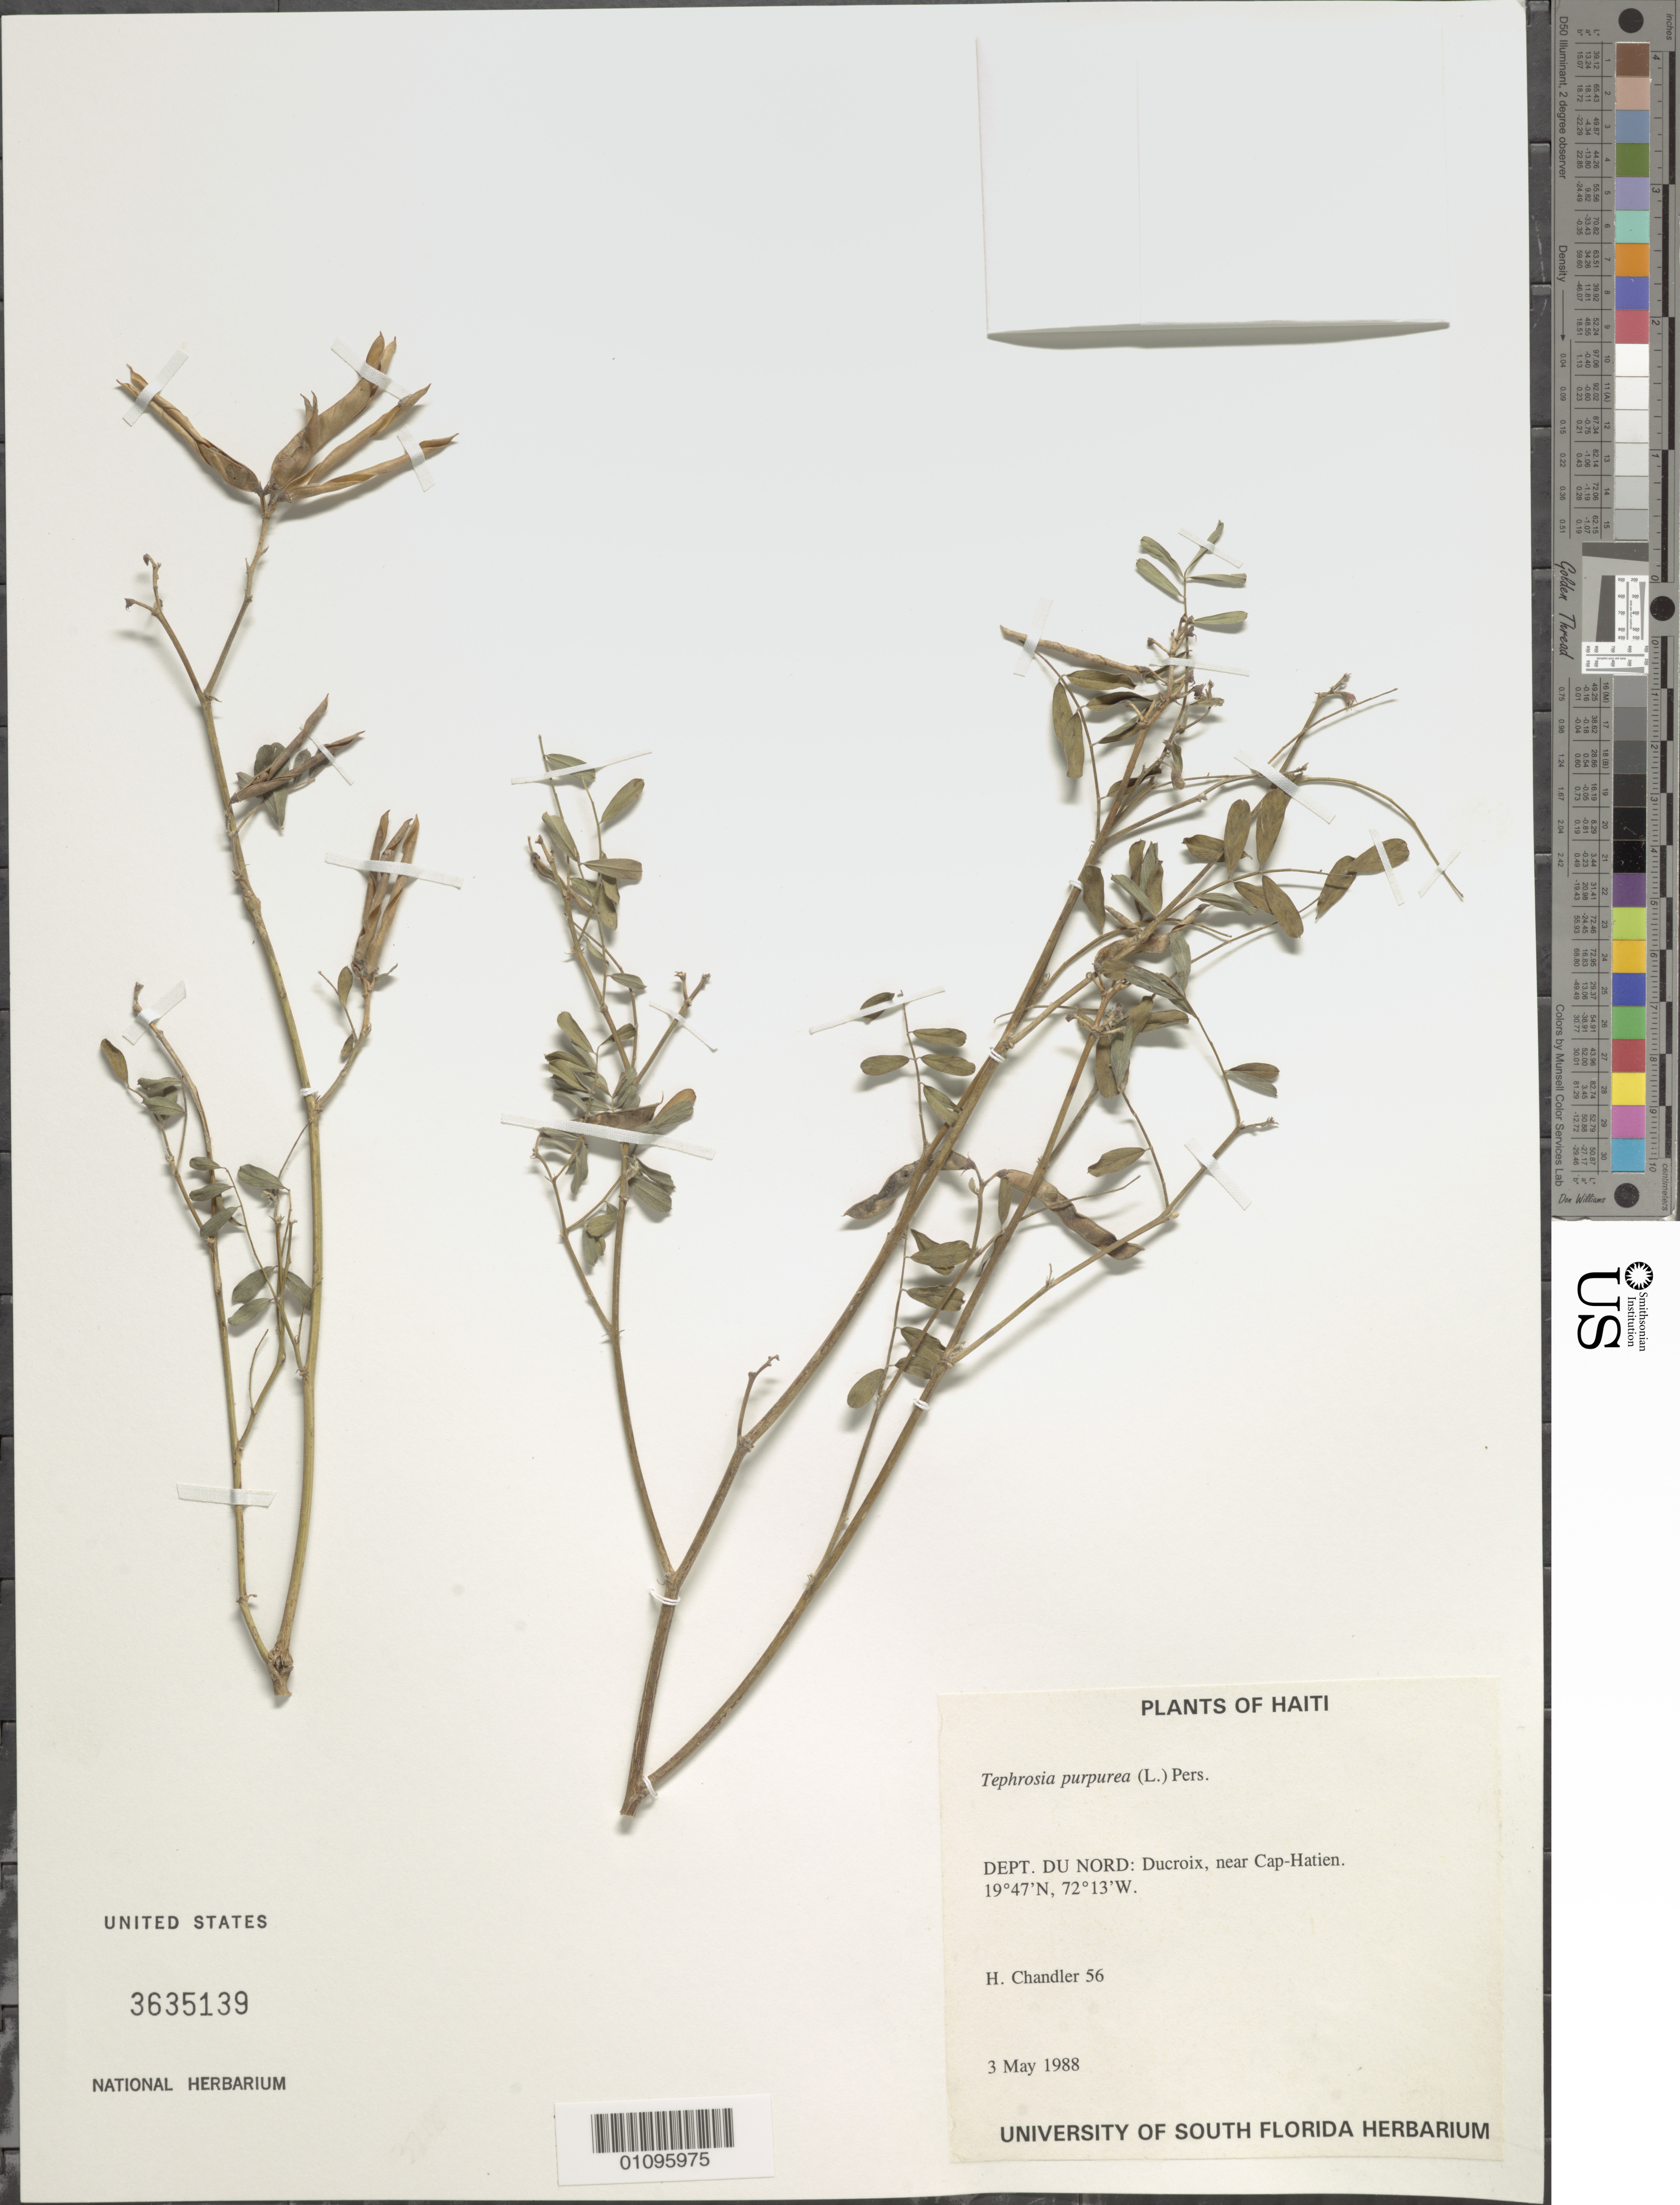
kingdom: Plantae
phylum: Tracheophyta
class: Magnoliopsida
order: Fabales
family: Fabaceae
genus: Tephrosia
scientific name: Tephrosia purpurea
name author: (L.) Pers.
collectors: H. Chandler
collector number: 56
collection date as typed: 03 May 1988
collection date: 1988-05-03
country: Haiti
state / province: Nord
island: Hispaniola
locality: Ducroix, near Cap-Hatien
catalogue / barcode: US 3635139